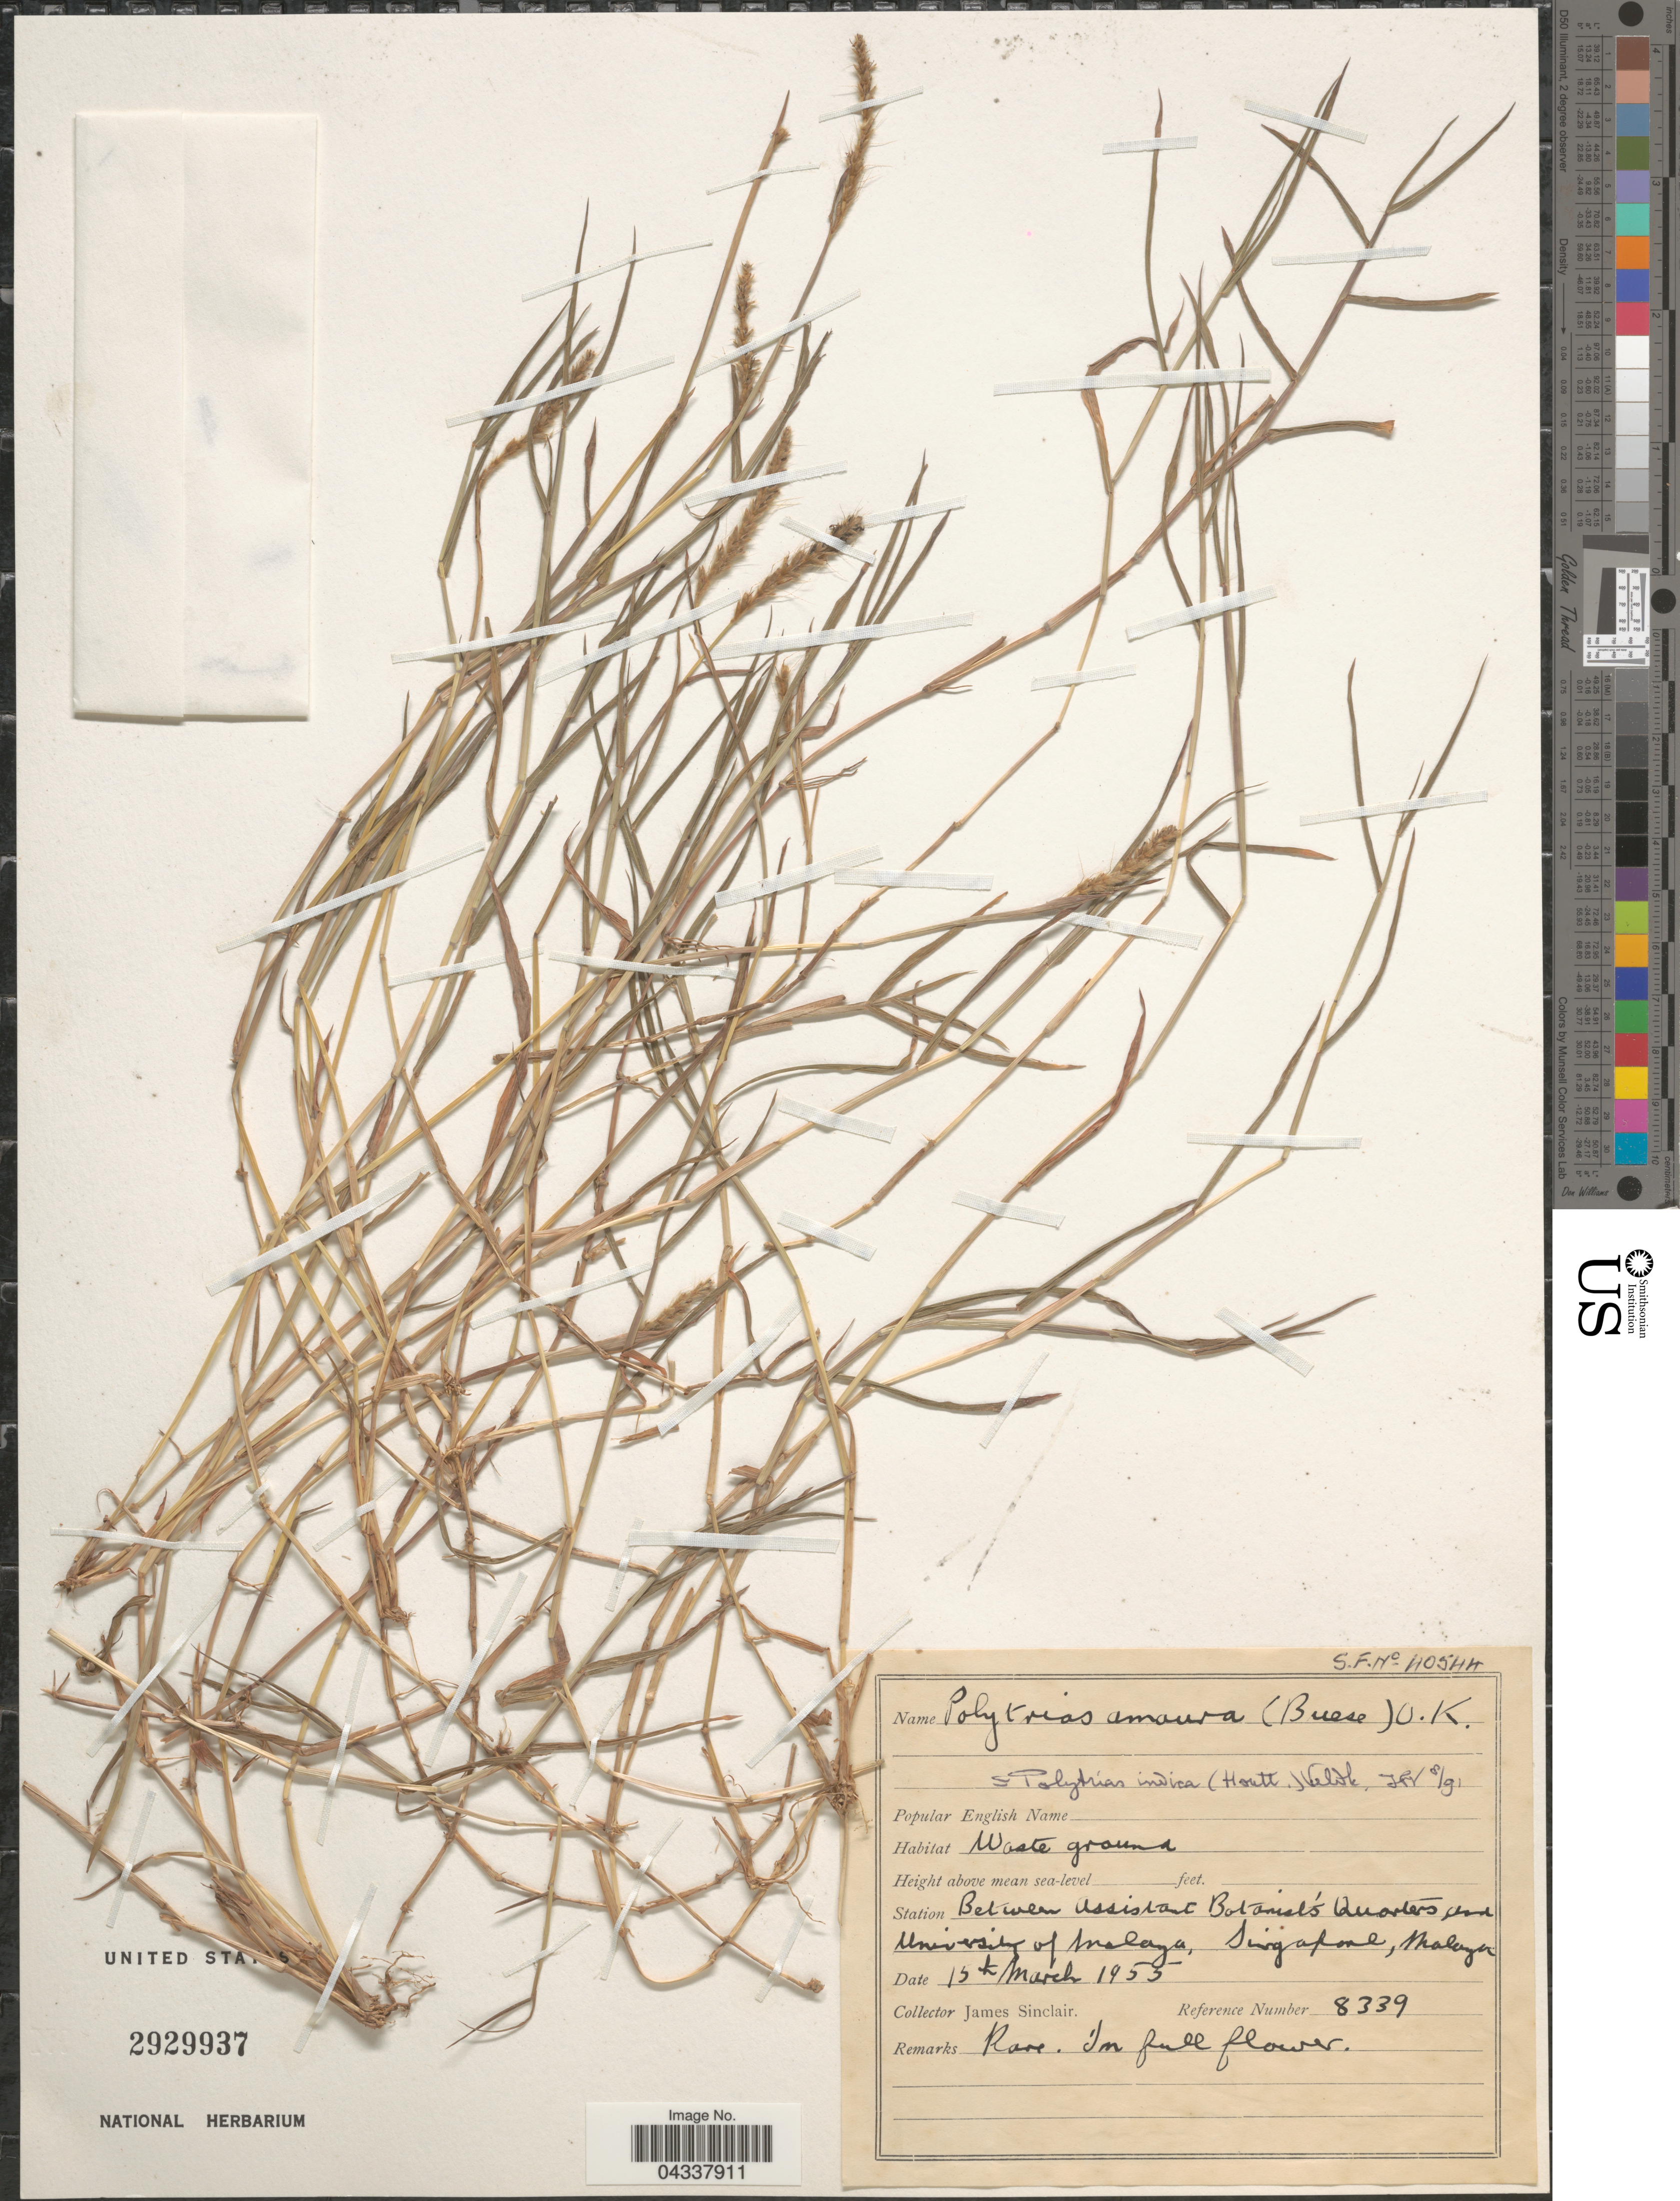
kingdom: Plantae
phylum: Tracheophyta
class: Liliopsida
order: Poales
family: Poaceae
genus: Polytrias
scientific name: Polytrias indica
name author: (Houtt.) Veldkamp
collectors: J. Sinclair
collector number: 8339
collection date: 1955-03-15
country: Singapore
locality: Station Between Assistant Botanist's Quarters and University of Malaya, Malaya.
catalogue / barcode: US 2929937